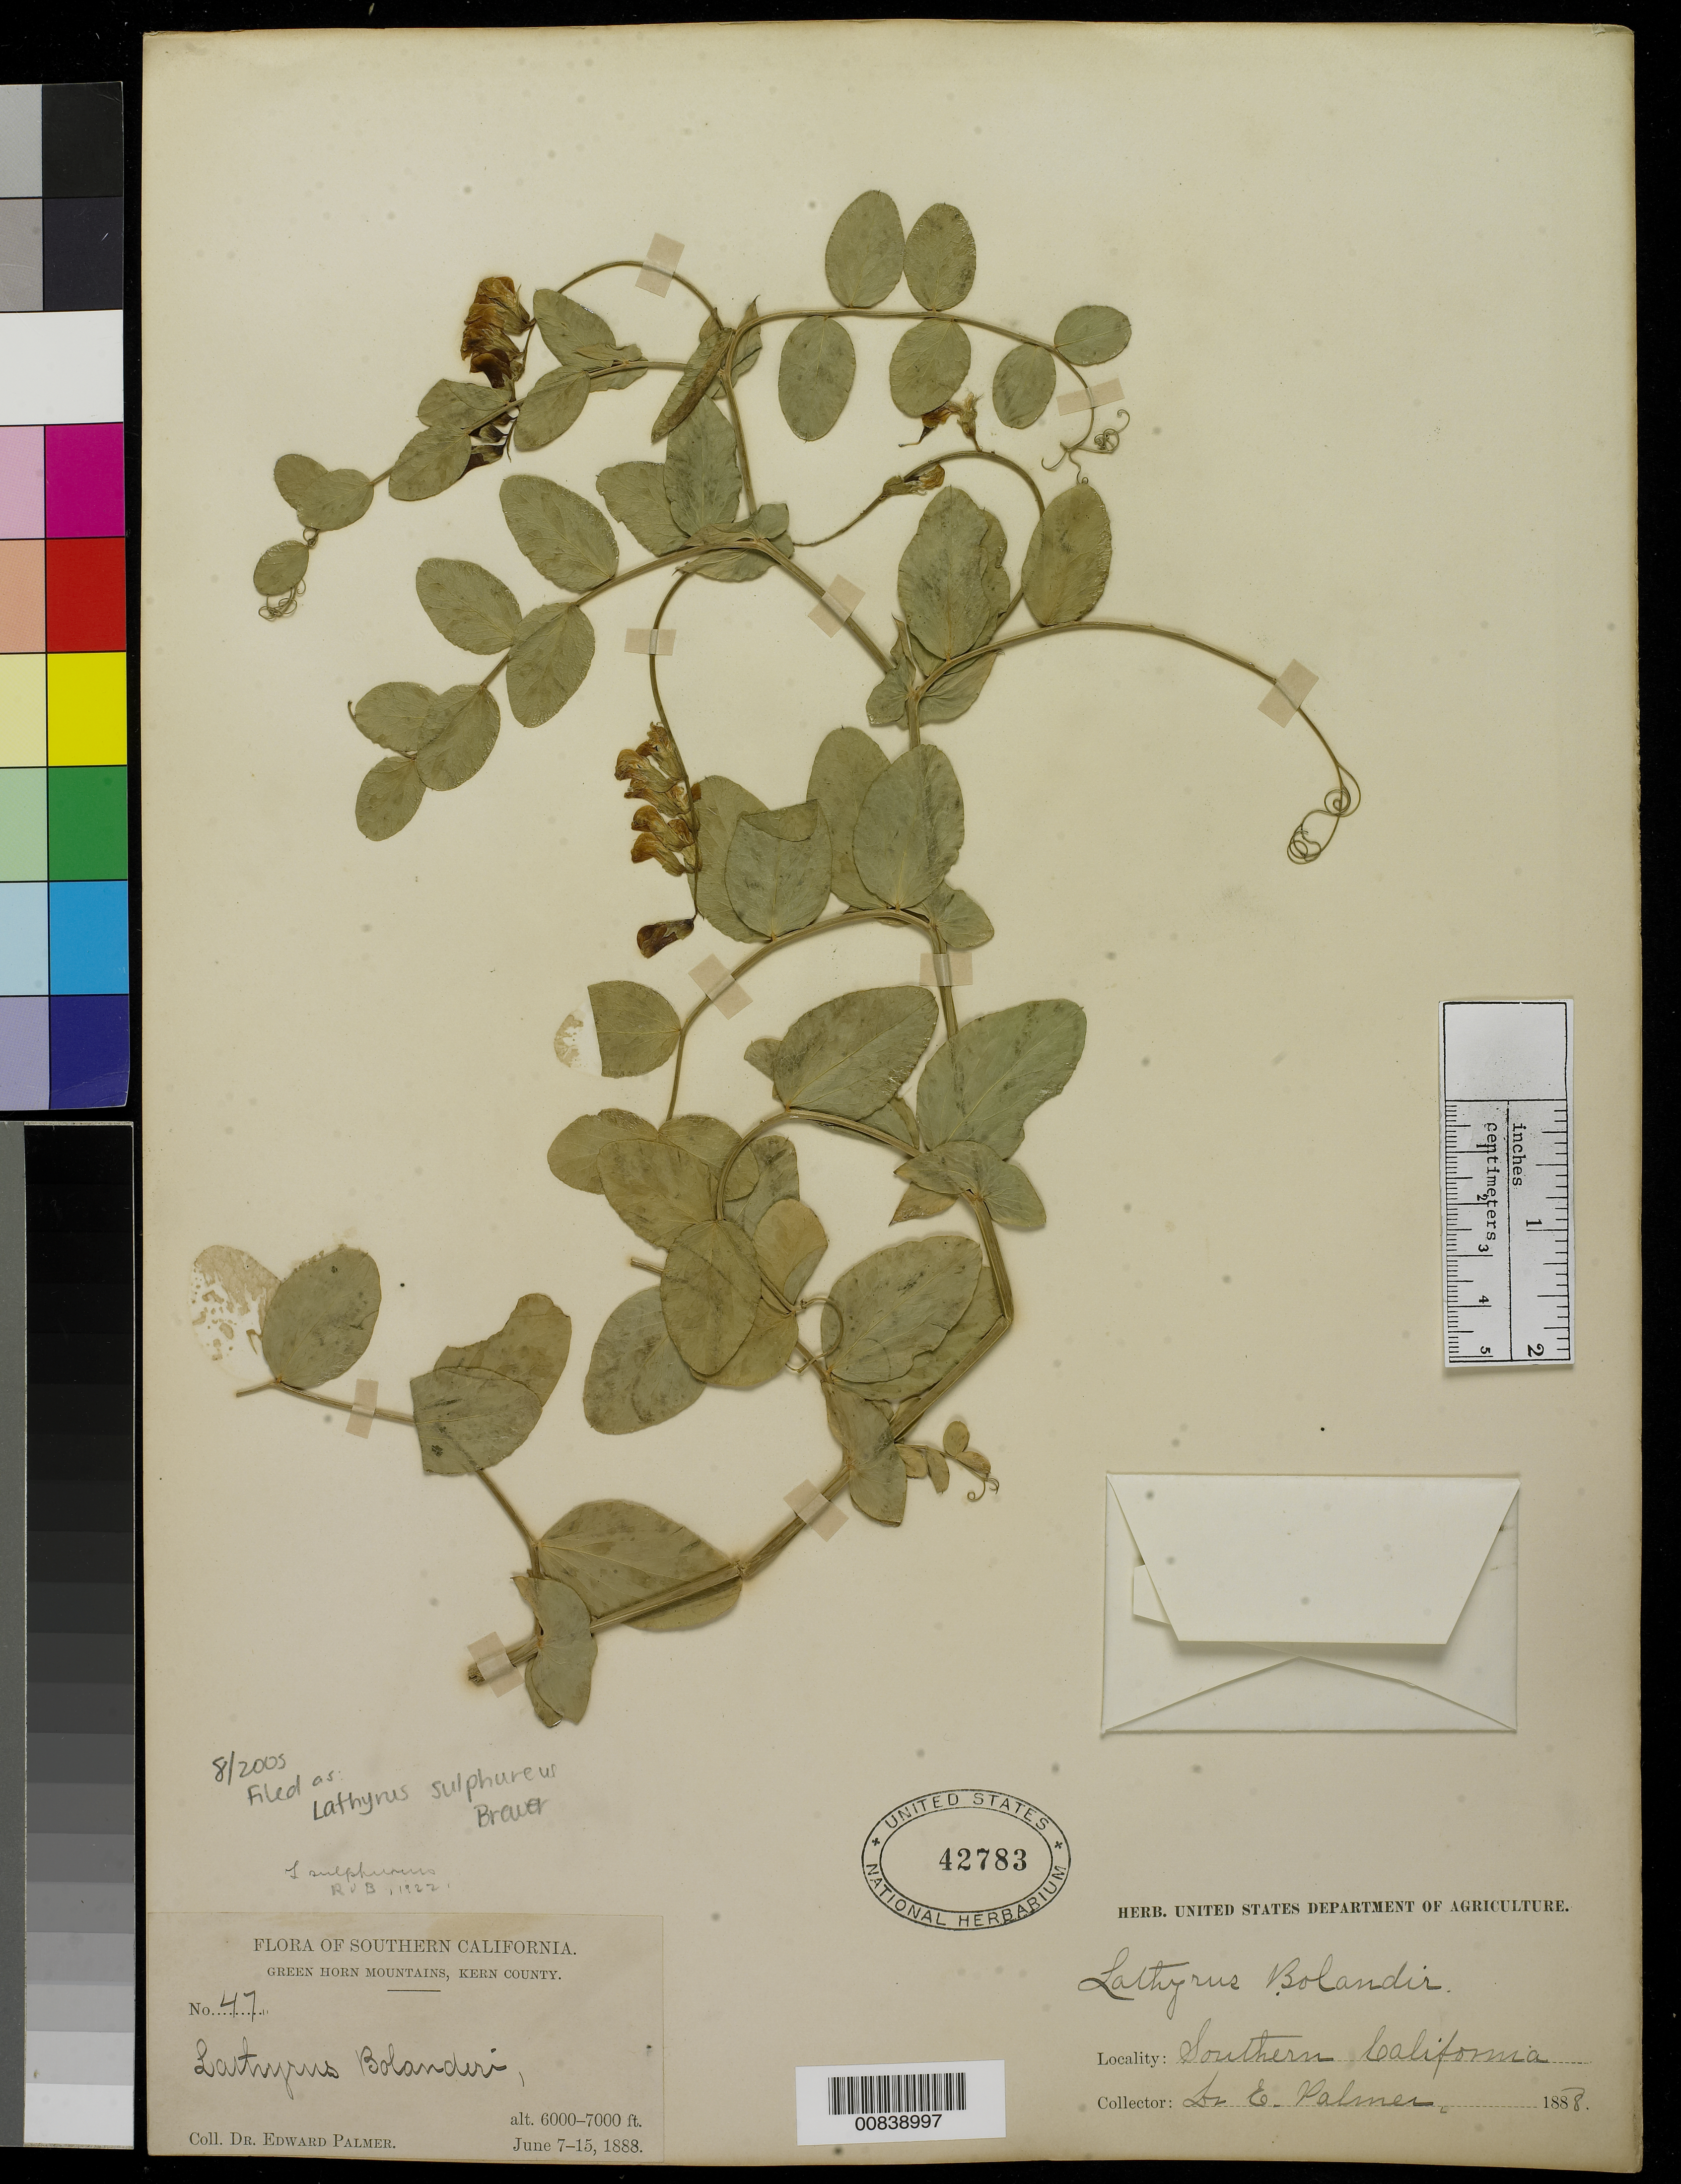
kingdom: Plantae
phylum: Tracheophyta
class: Magnoliopsida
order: Fabales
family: Fabaceae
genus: Lathyrus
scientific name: Lathyrus sulphureus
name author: W.H. Brewer ex A. Gray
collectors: E. Palmer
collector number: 46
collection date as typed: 07 Jun 1888 to 15 Jun 1888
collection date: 1888-06-07/1888-06-15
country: United States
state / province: California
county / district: Kern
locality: Green Horn Mountains, Kern County, California.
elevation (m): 1829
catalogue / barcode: US 42783